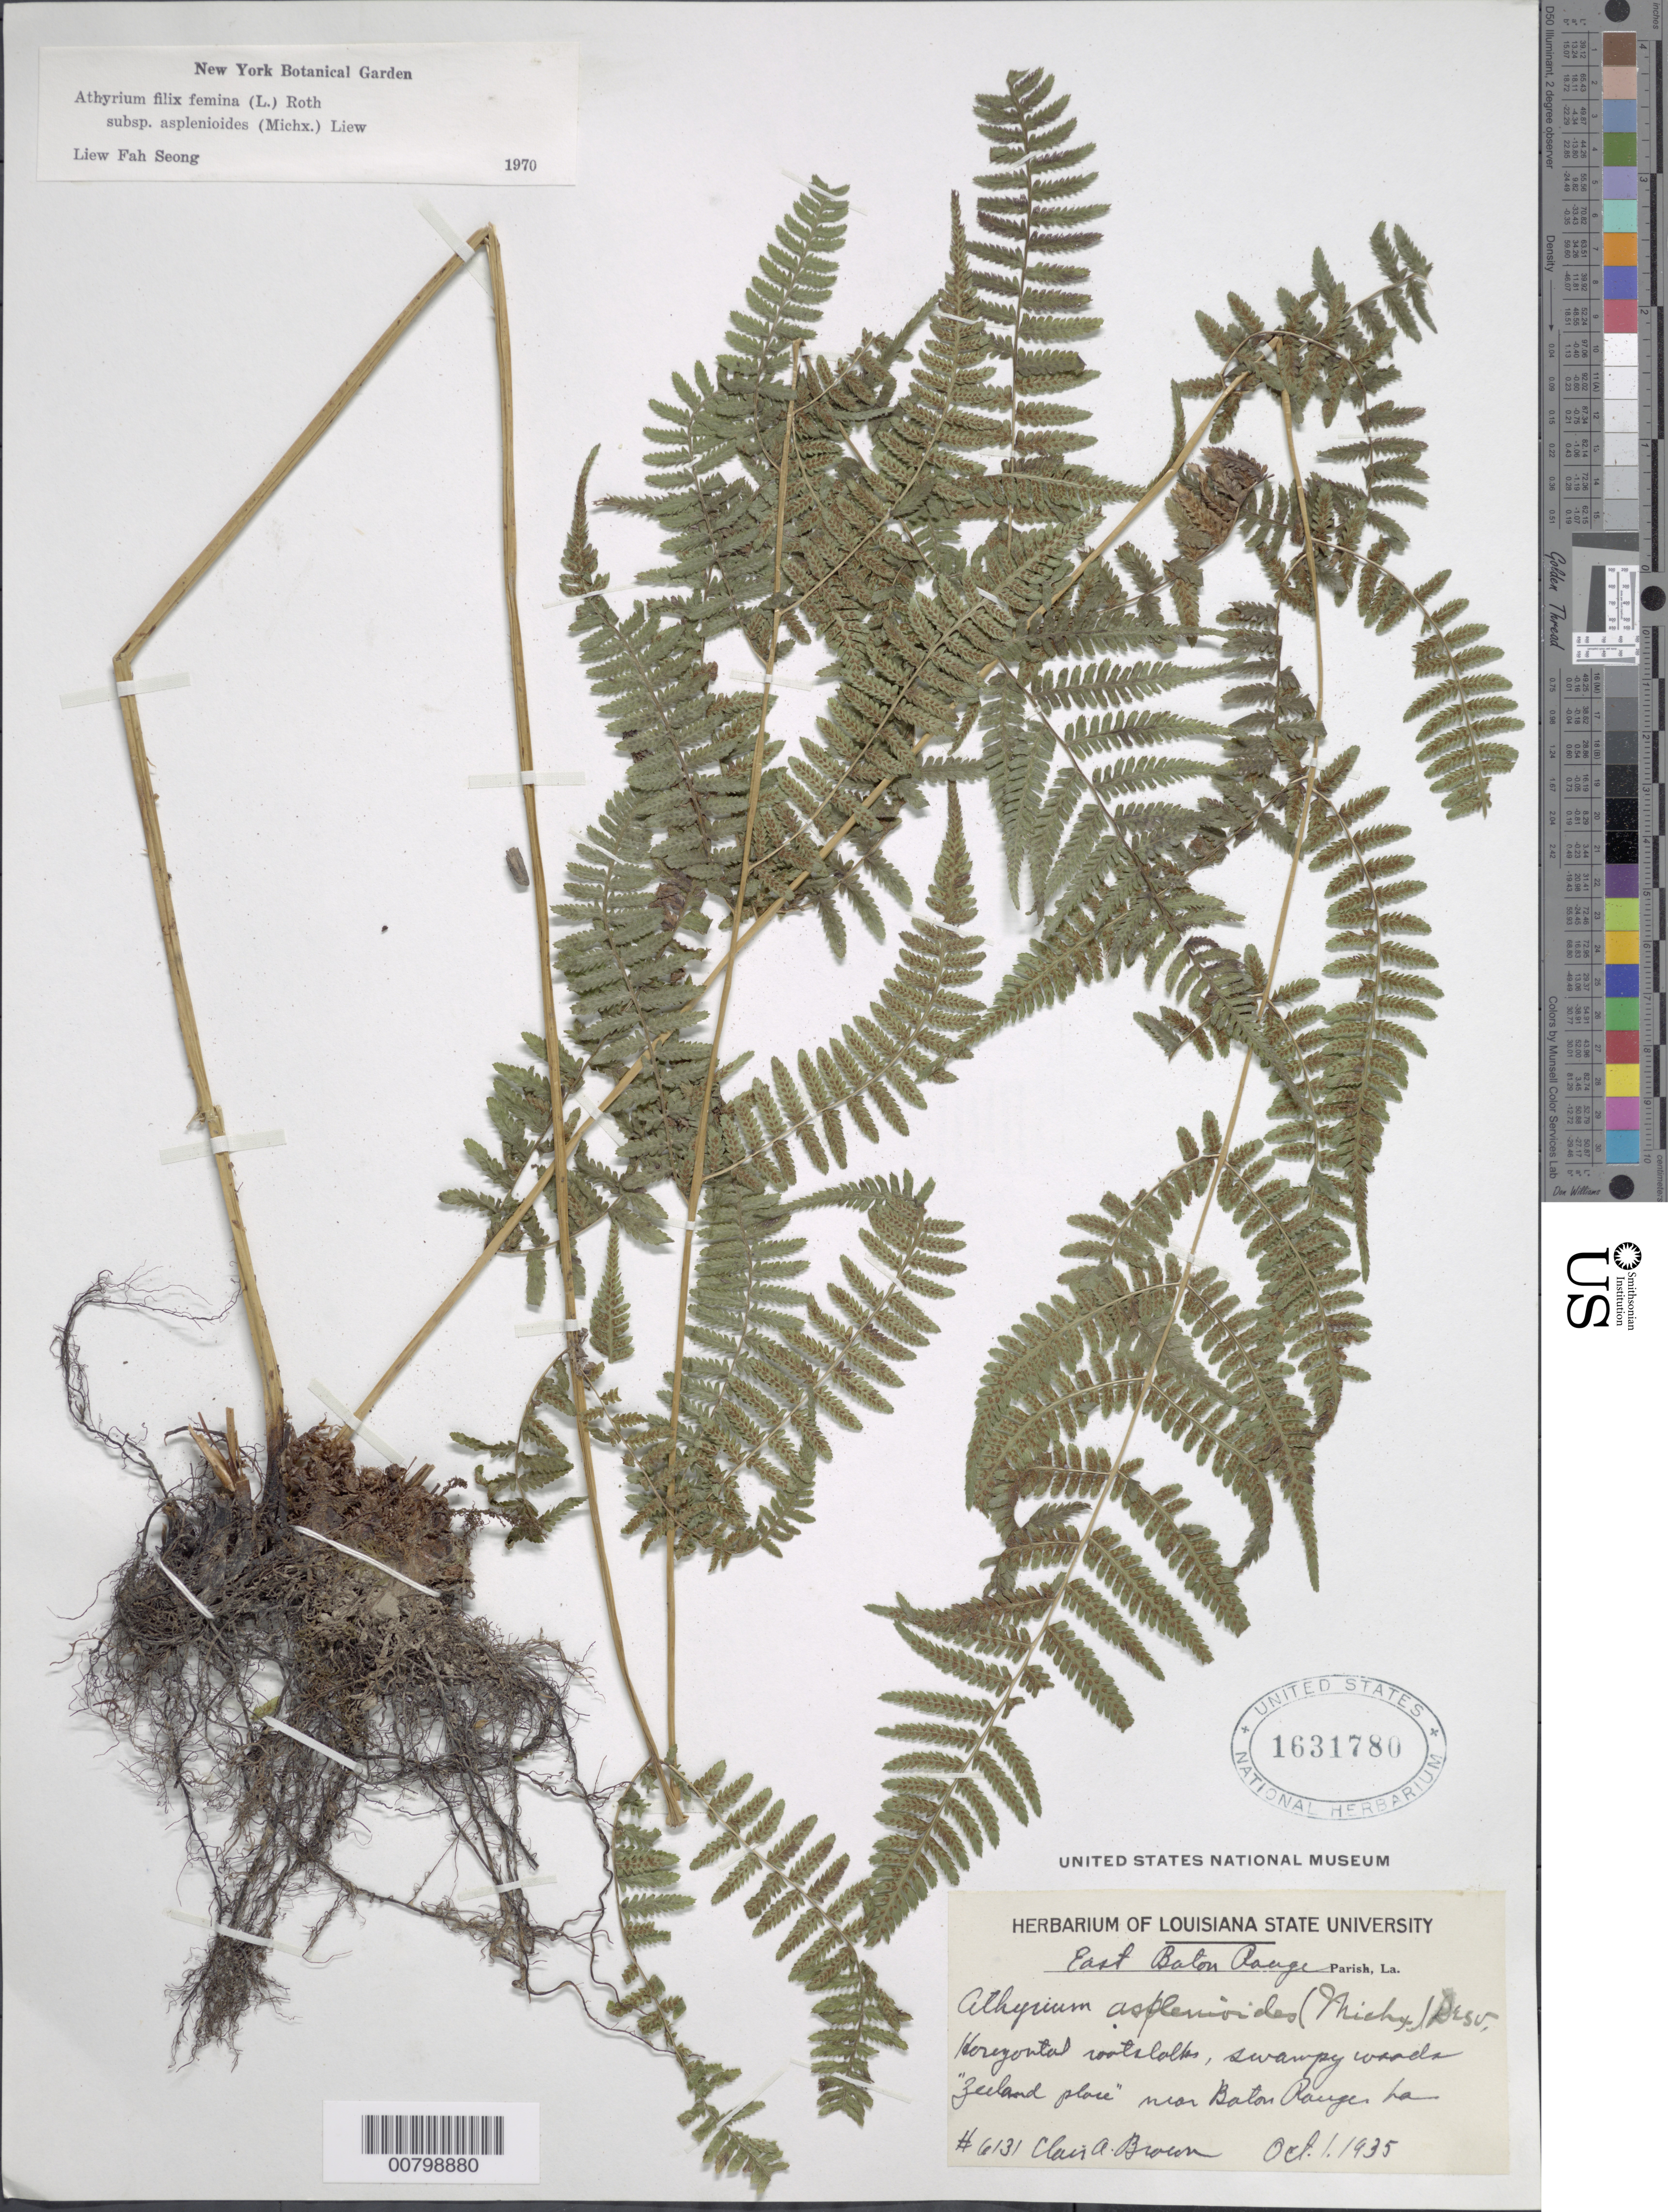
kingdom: Plantae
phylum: Tracheophyta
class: Polypodiopsida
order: Polypodiales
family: Athyriaceae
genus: Athyrium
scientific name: Athyrium filix-femina subsp. asplenioides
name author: (Michx.) Hultén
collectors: C. A. Brown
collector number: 6131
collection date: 1935-10-01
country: United States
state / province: Louisiana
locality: East Baton Rouge, swampy woods "zeeland place" near Baton Rouge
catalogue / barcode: US 1631780